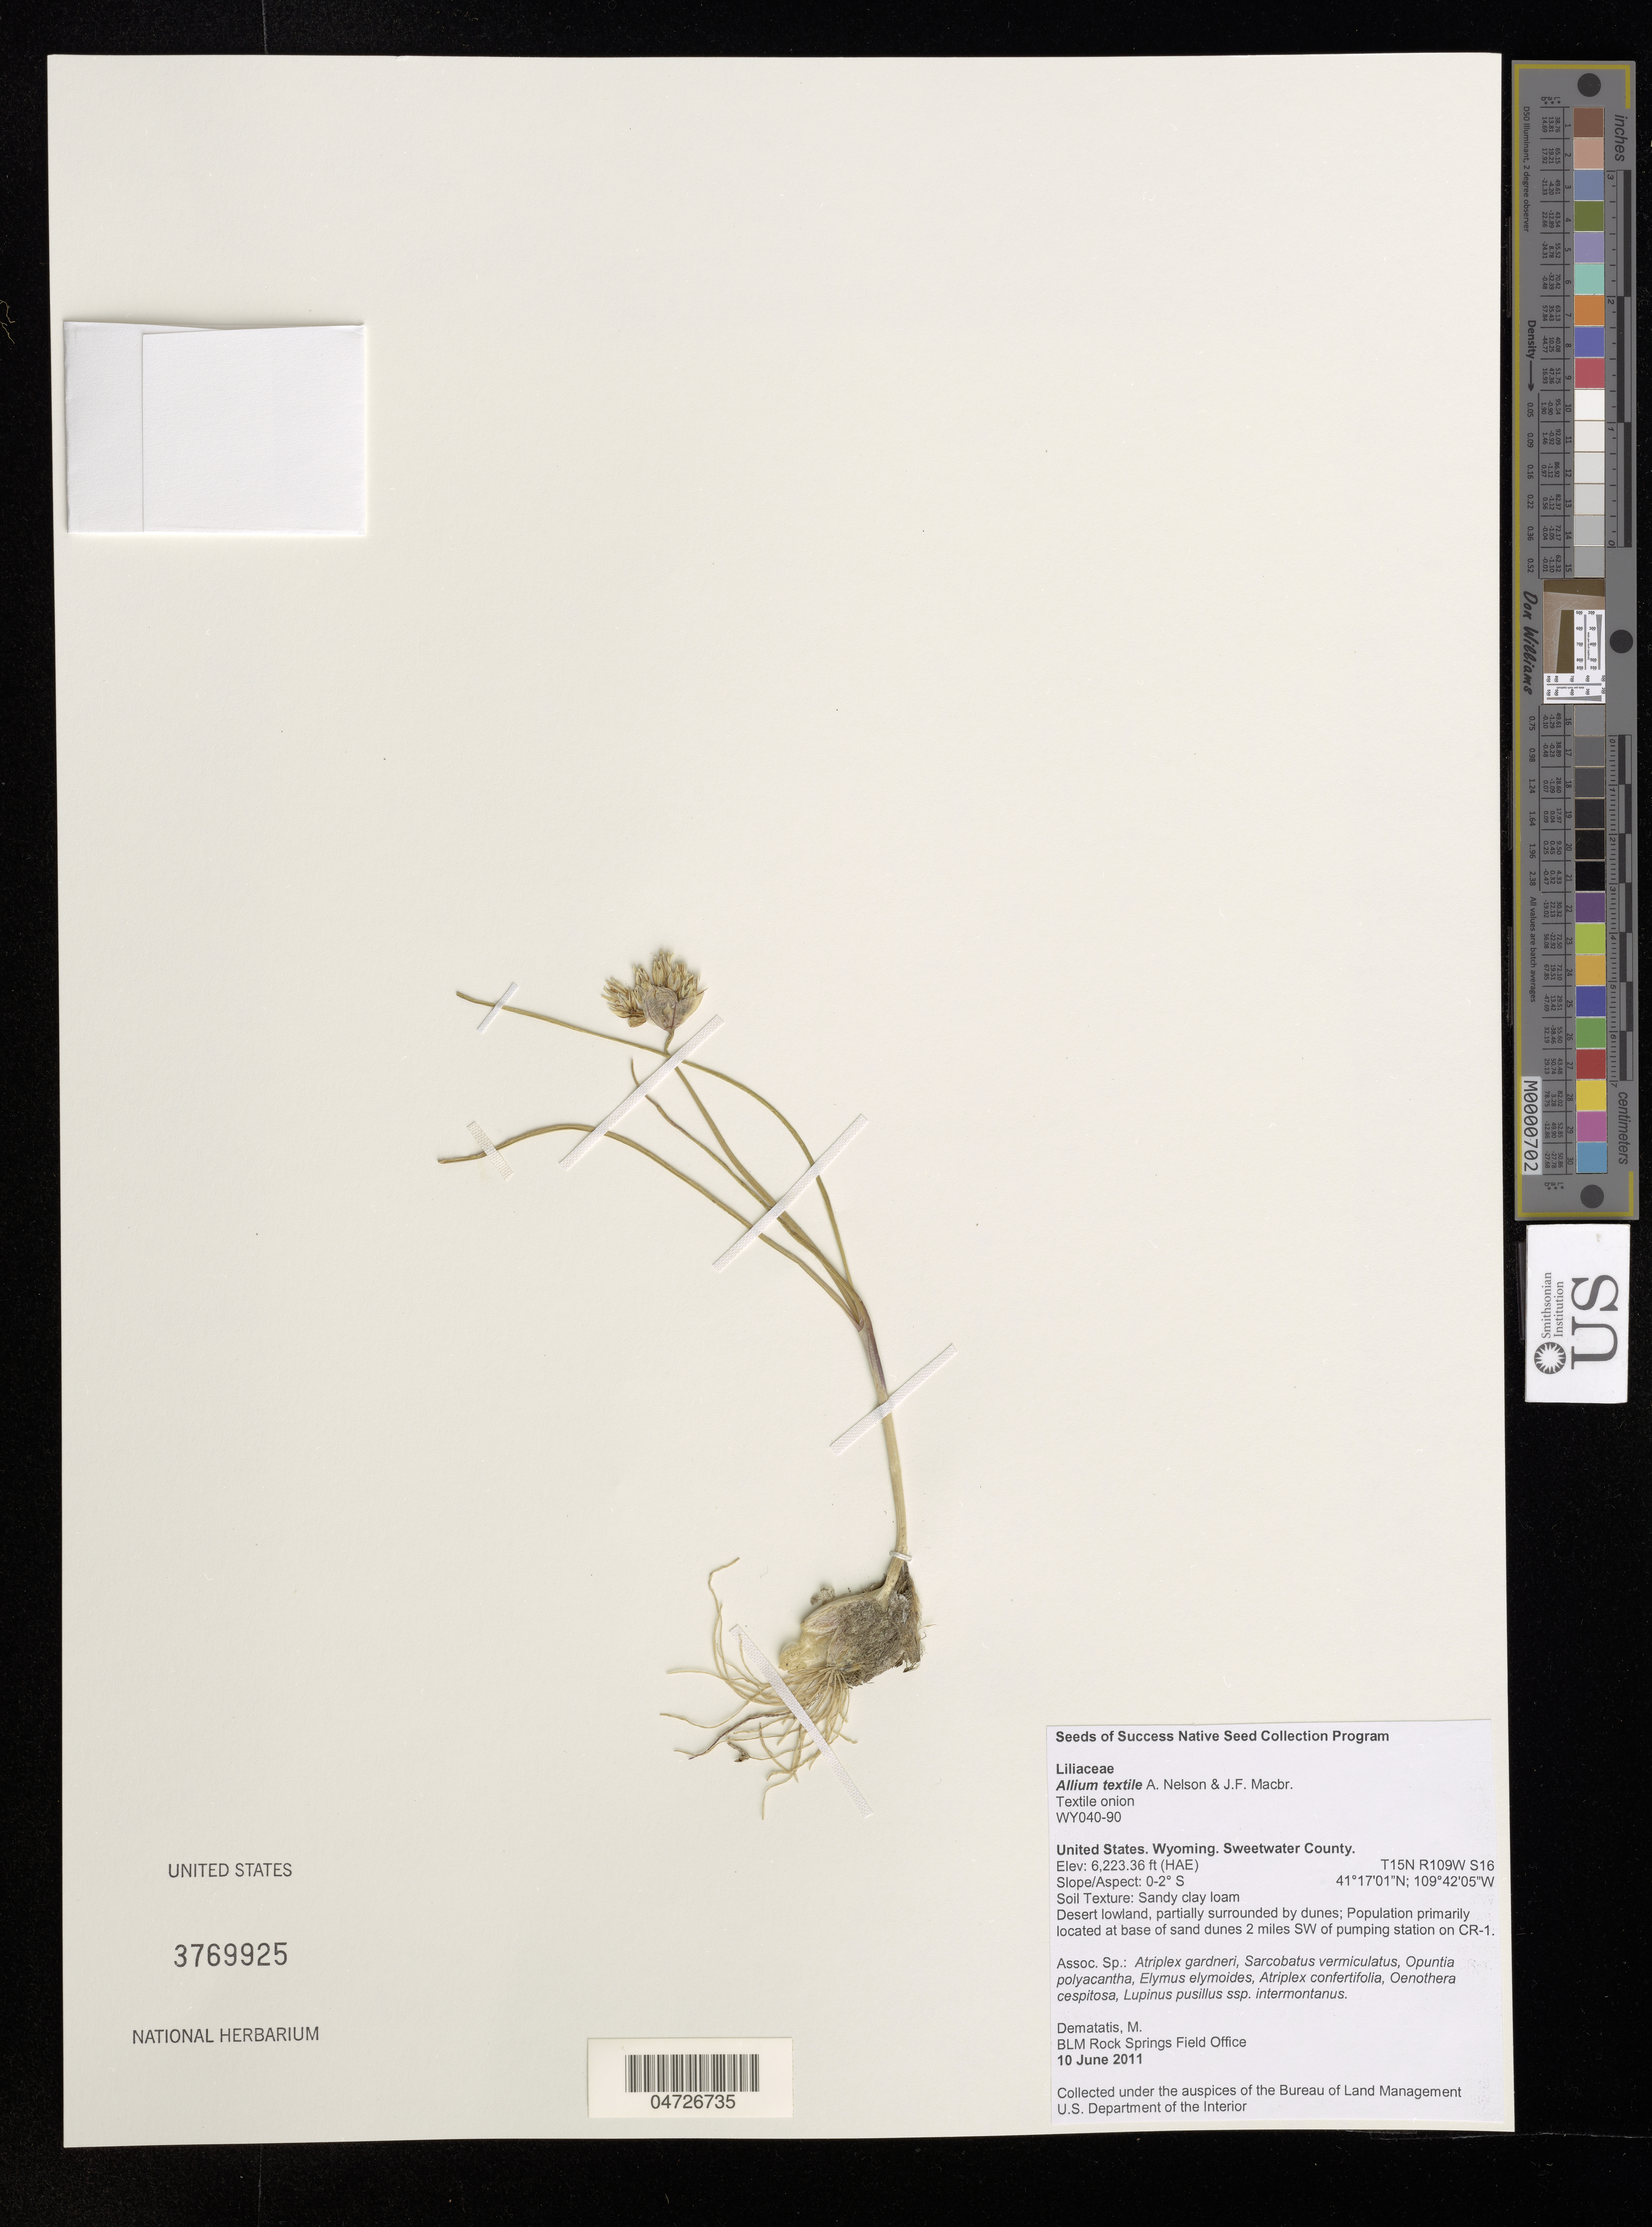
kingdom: Plantae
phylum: Tracheophyta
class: Liliopsida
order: Asparagales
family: Amaryllidaceae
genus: Allium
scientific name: Allium textile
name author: A. Nelson & J.F. Macbr.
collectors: M. Dematatis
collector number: WY040-90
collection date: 2011-06-10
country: United States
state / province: Wyoming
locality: Sweetwater County.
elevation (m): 1896.88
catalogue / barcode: US 3769925